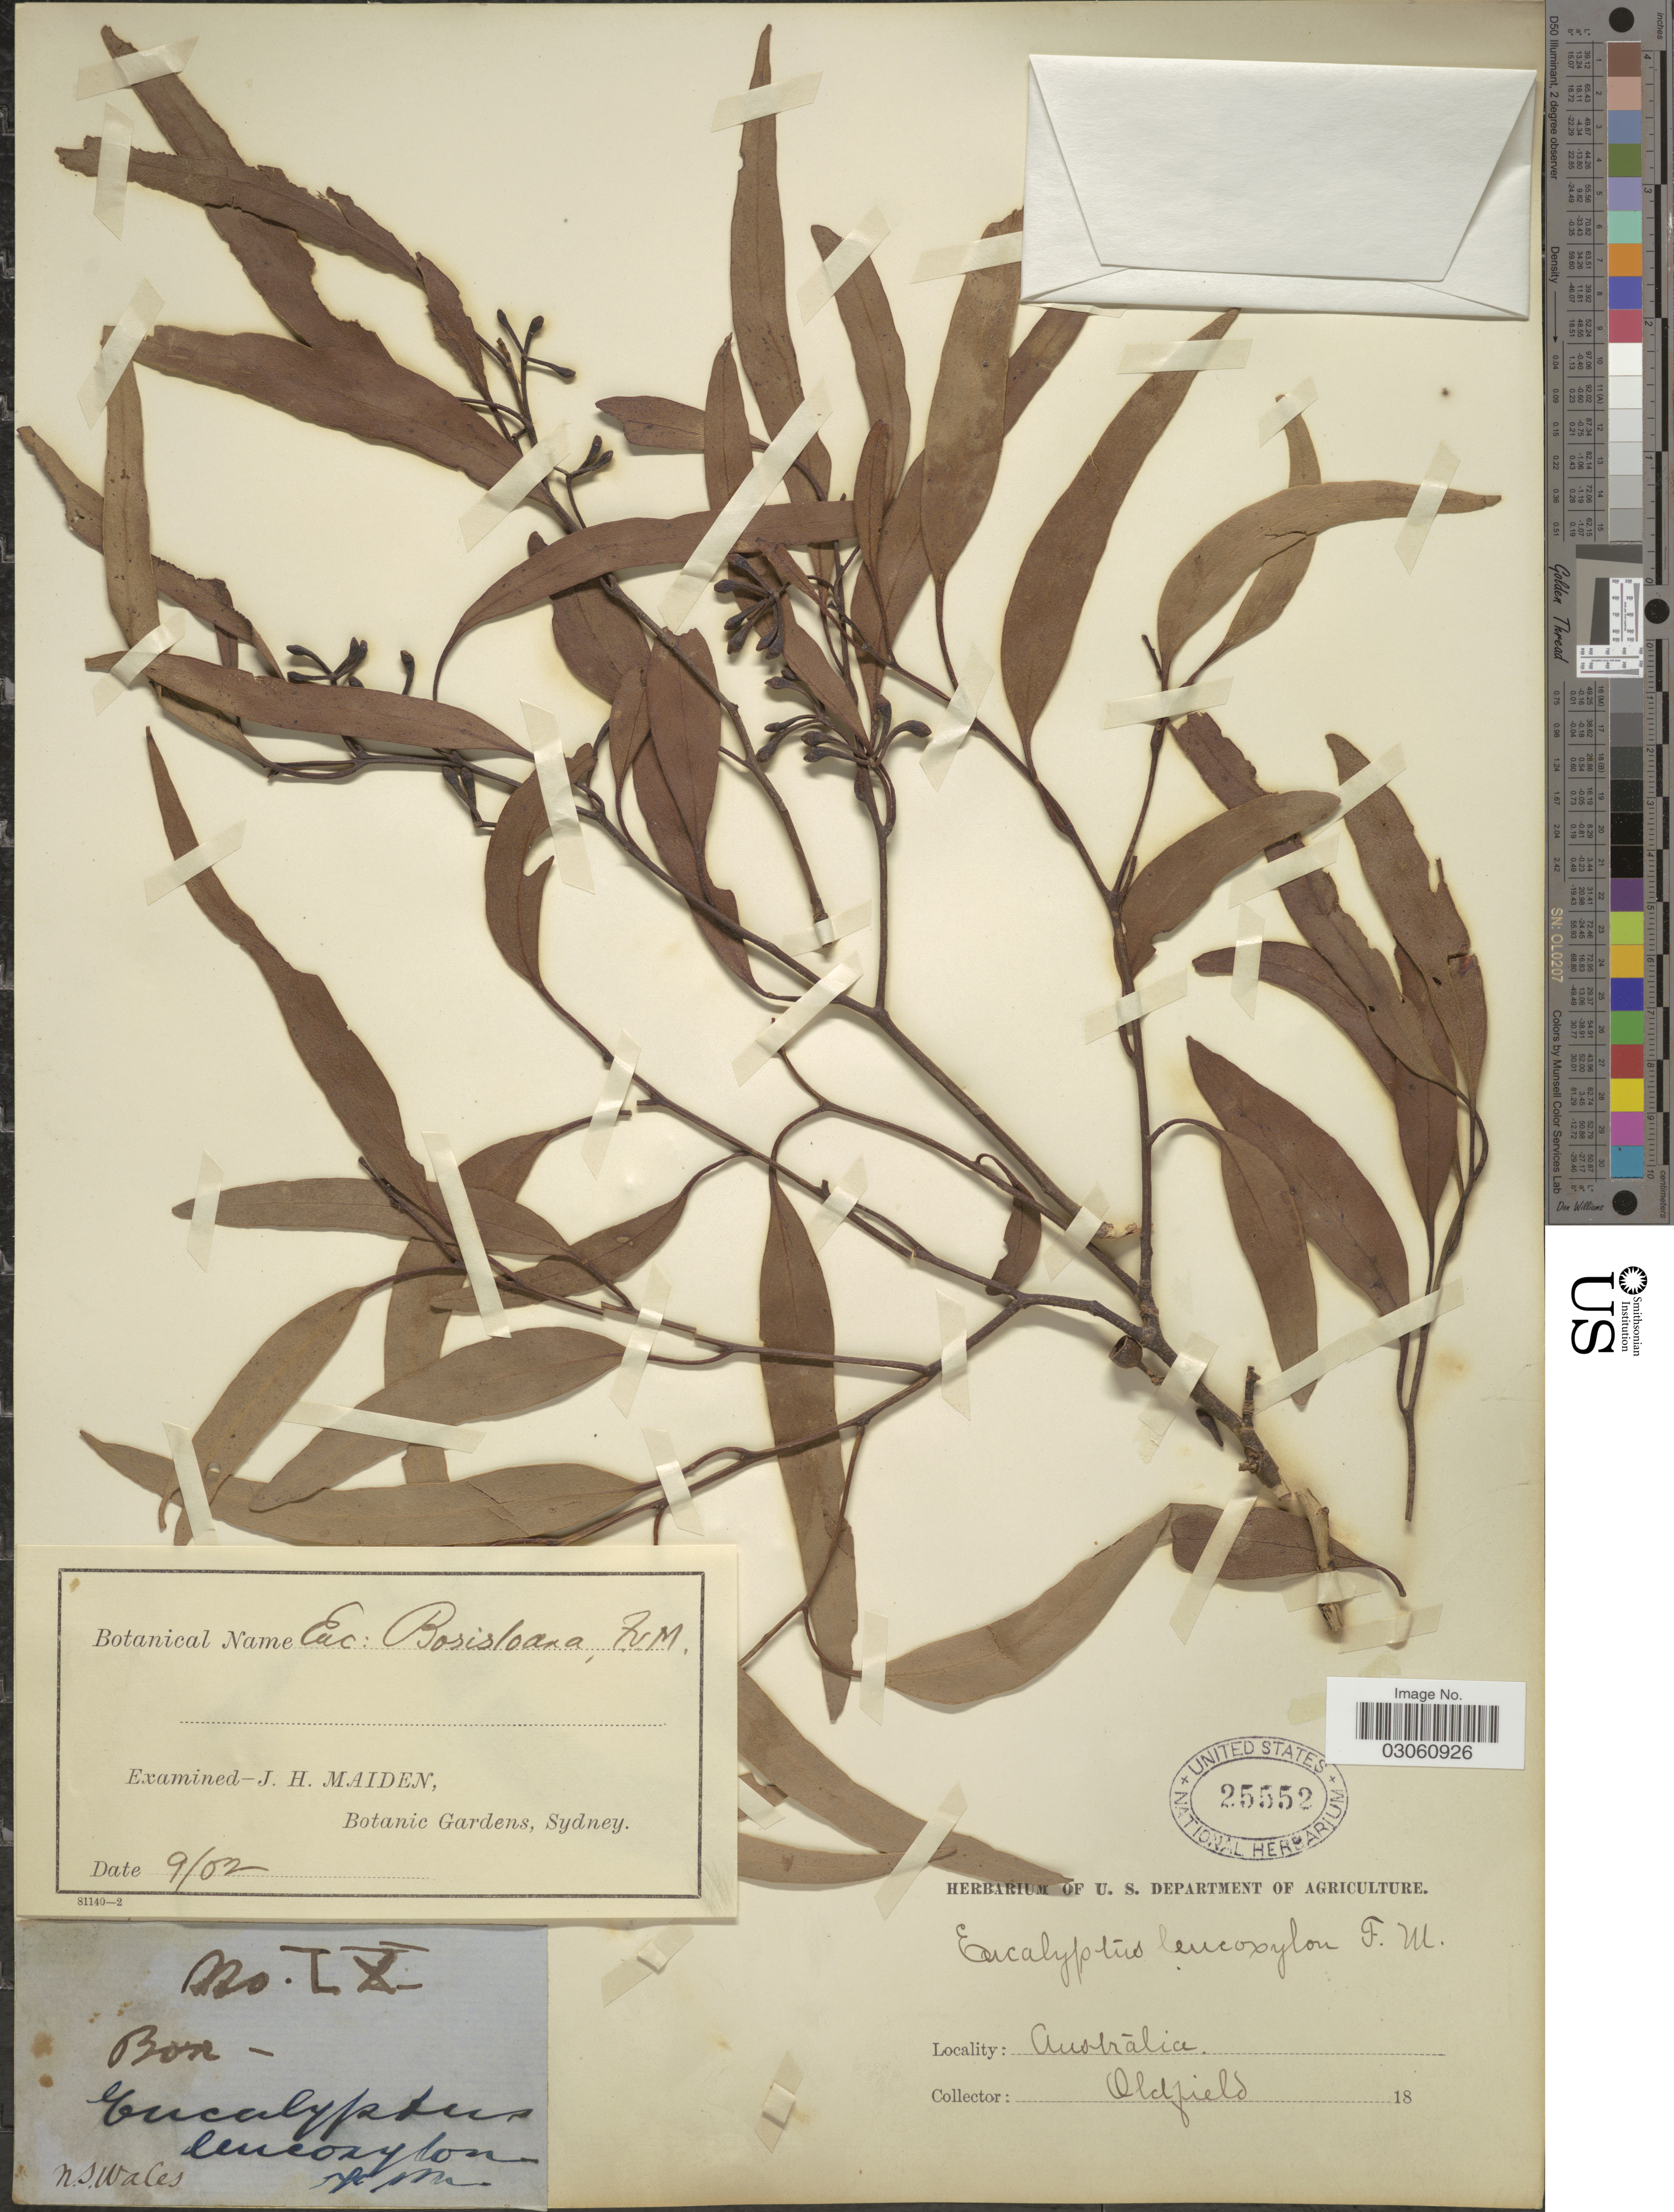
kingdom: Plantae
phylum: Tracheophyta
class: Magnoliopsida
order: Myrtales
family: Myrtaceae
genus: Eucalyptus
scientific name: Eucalyptus bosistoana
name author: F. Muell.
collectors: Oldfield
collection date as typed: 18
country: Australia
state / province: New South Wales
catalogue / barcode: US 25552